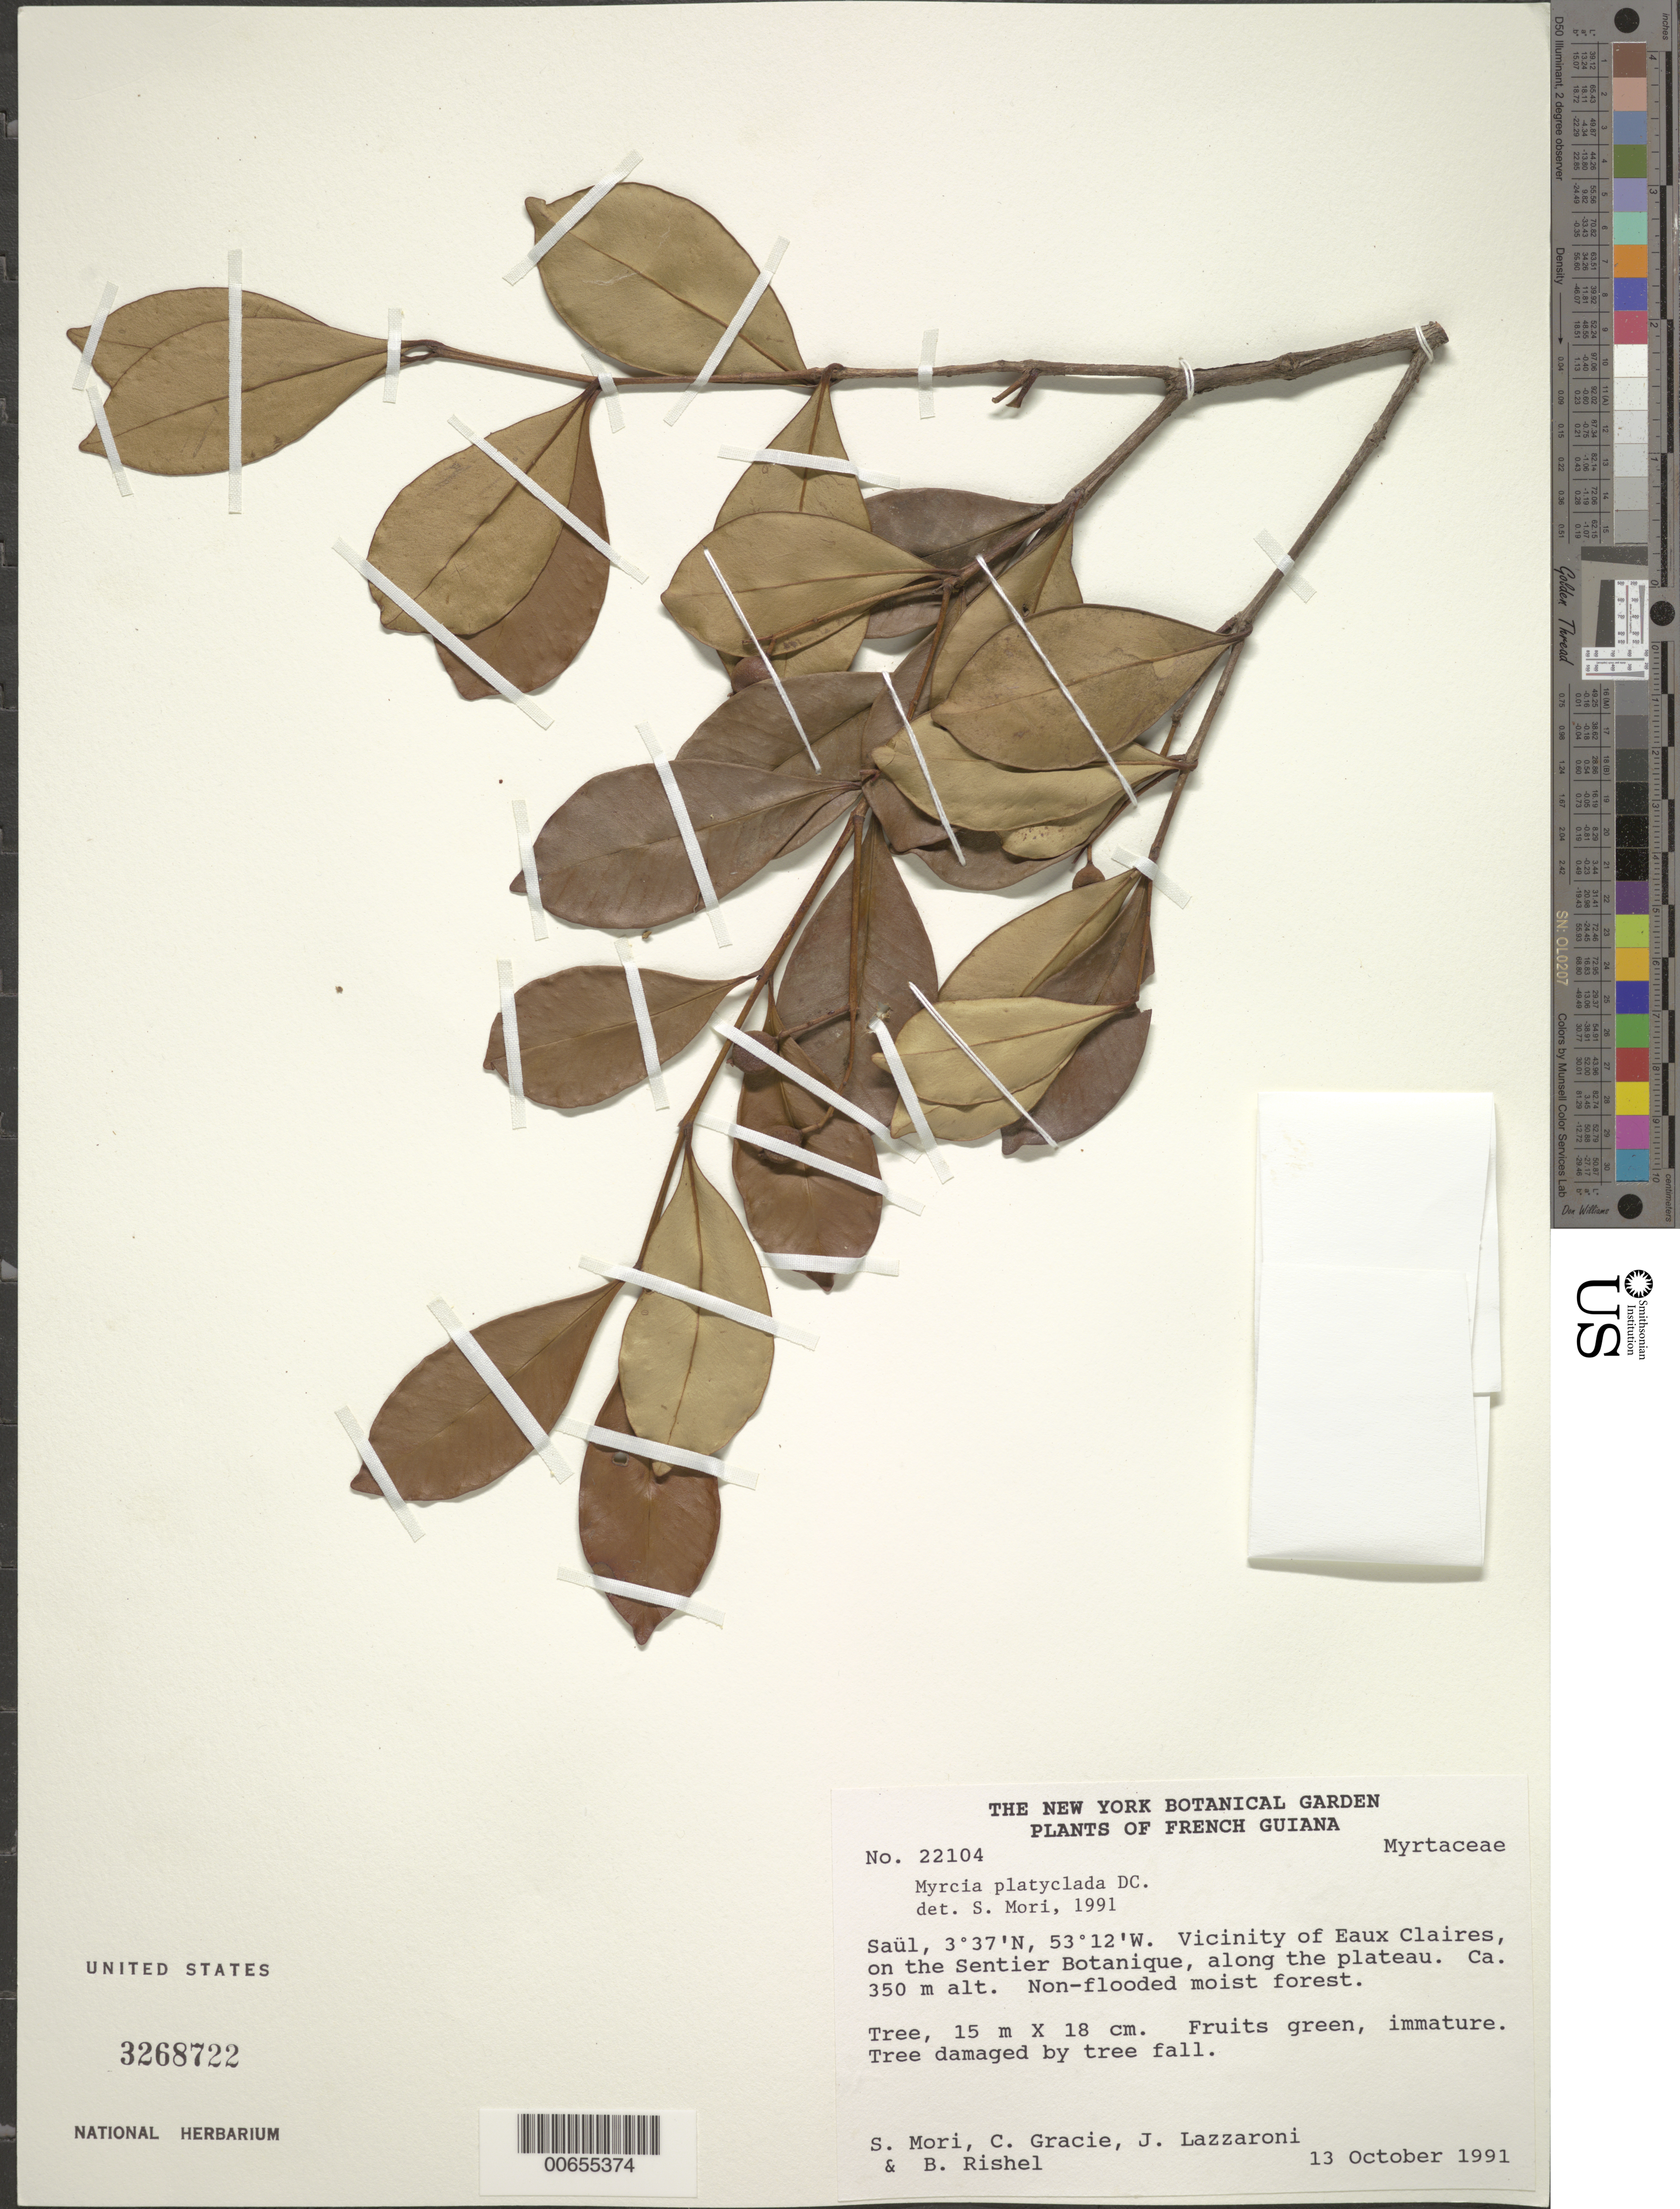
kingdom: Plantae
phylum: Tracheophyta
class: Magnoliopsida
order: Myrtales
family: Myrtaceae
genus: Myrcia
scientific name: Myrcia platyclada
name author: DC.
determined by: Mori, Scott A.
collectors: S. Mori, C. A. Gracie, J. Lazzaroni, B. Rishel, D. Russell & F. Wright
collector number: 22104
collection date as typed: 13-Oct-91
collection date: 1991-10-13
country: French Guiana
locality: Saül, vicinity of Eaux Claires on the Sentier Botanique along the plateau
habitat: Along plateau, non-flooded moist forest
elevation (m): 350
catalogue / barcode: US 3268722